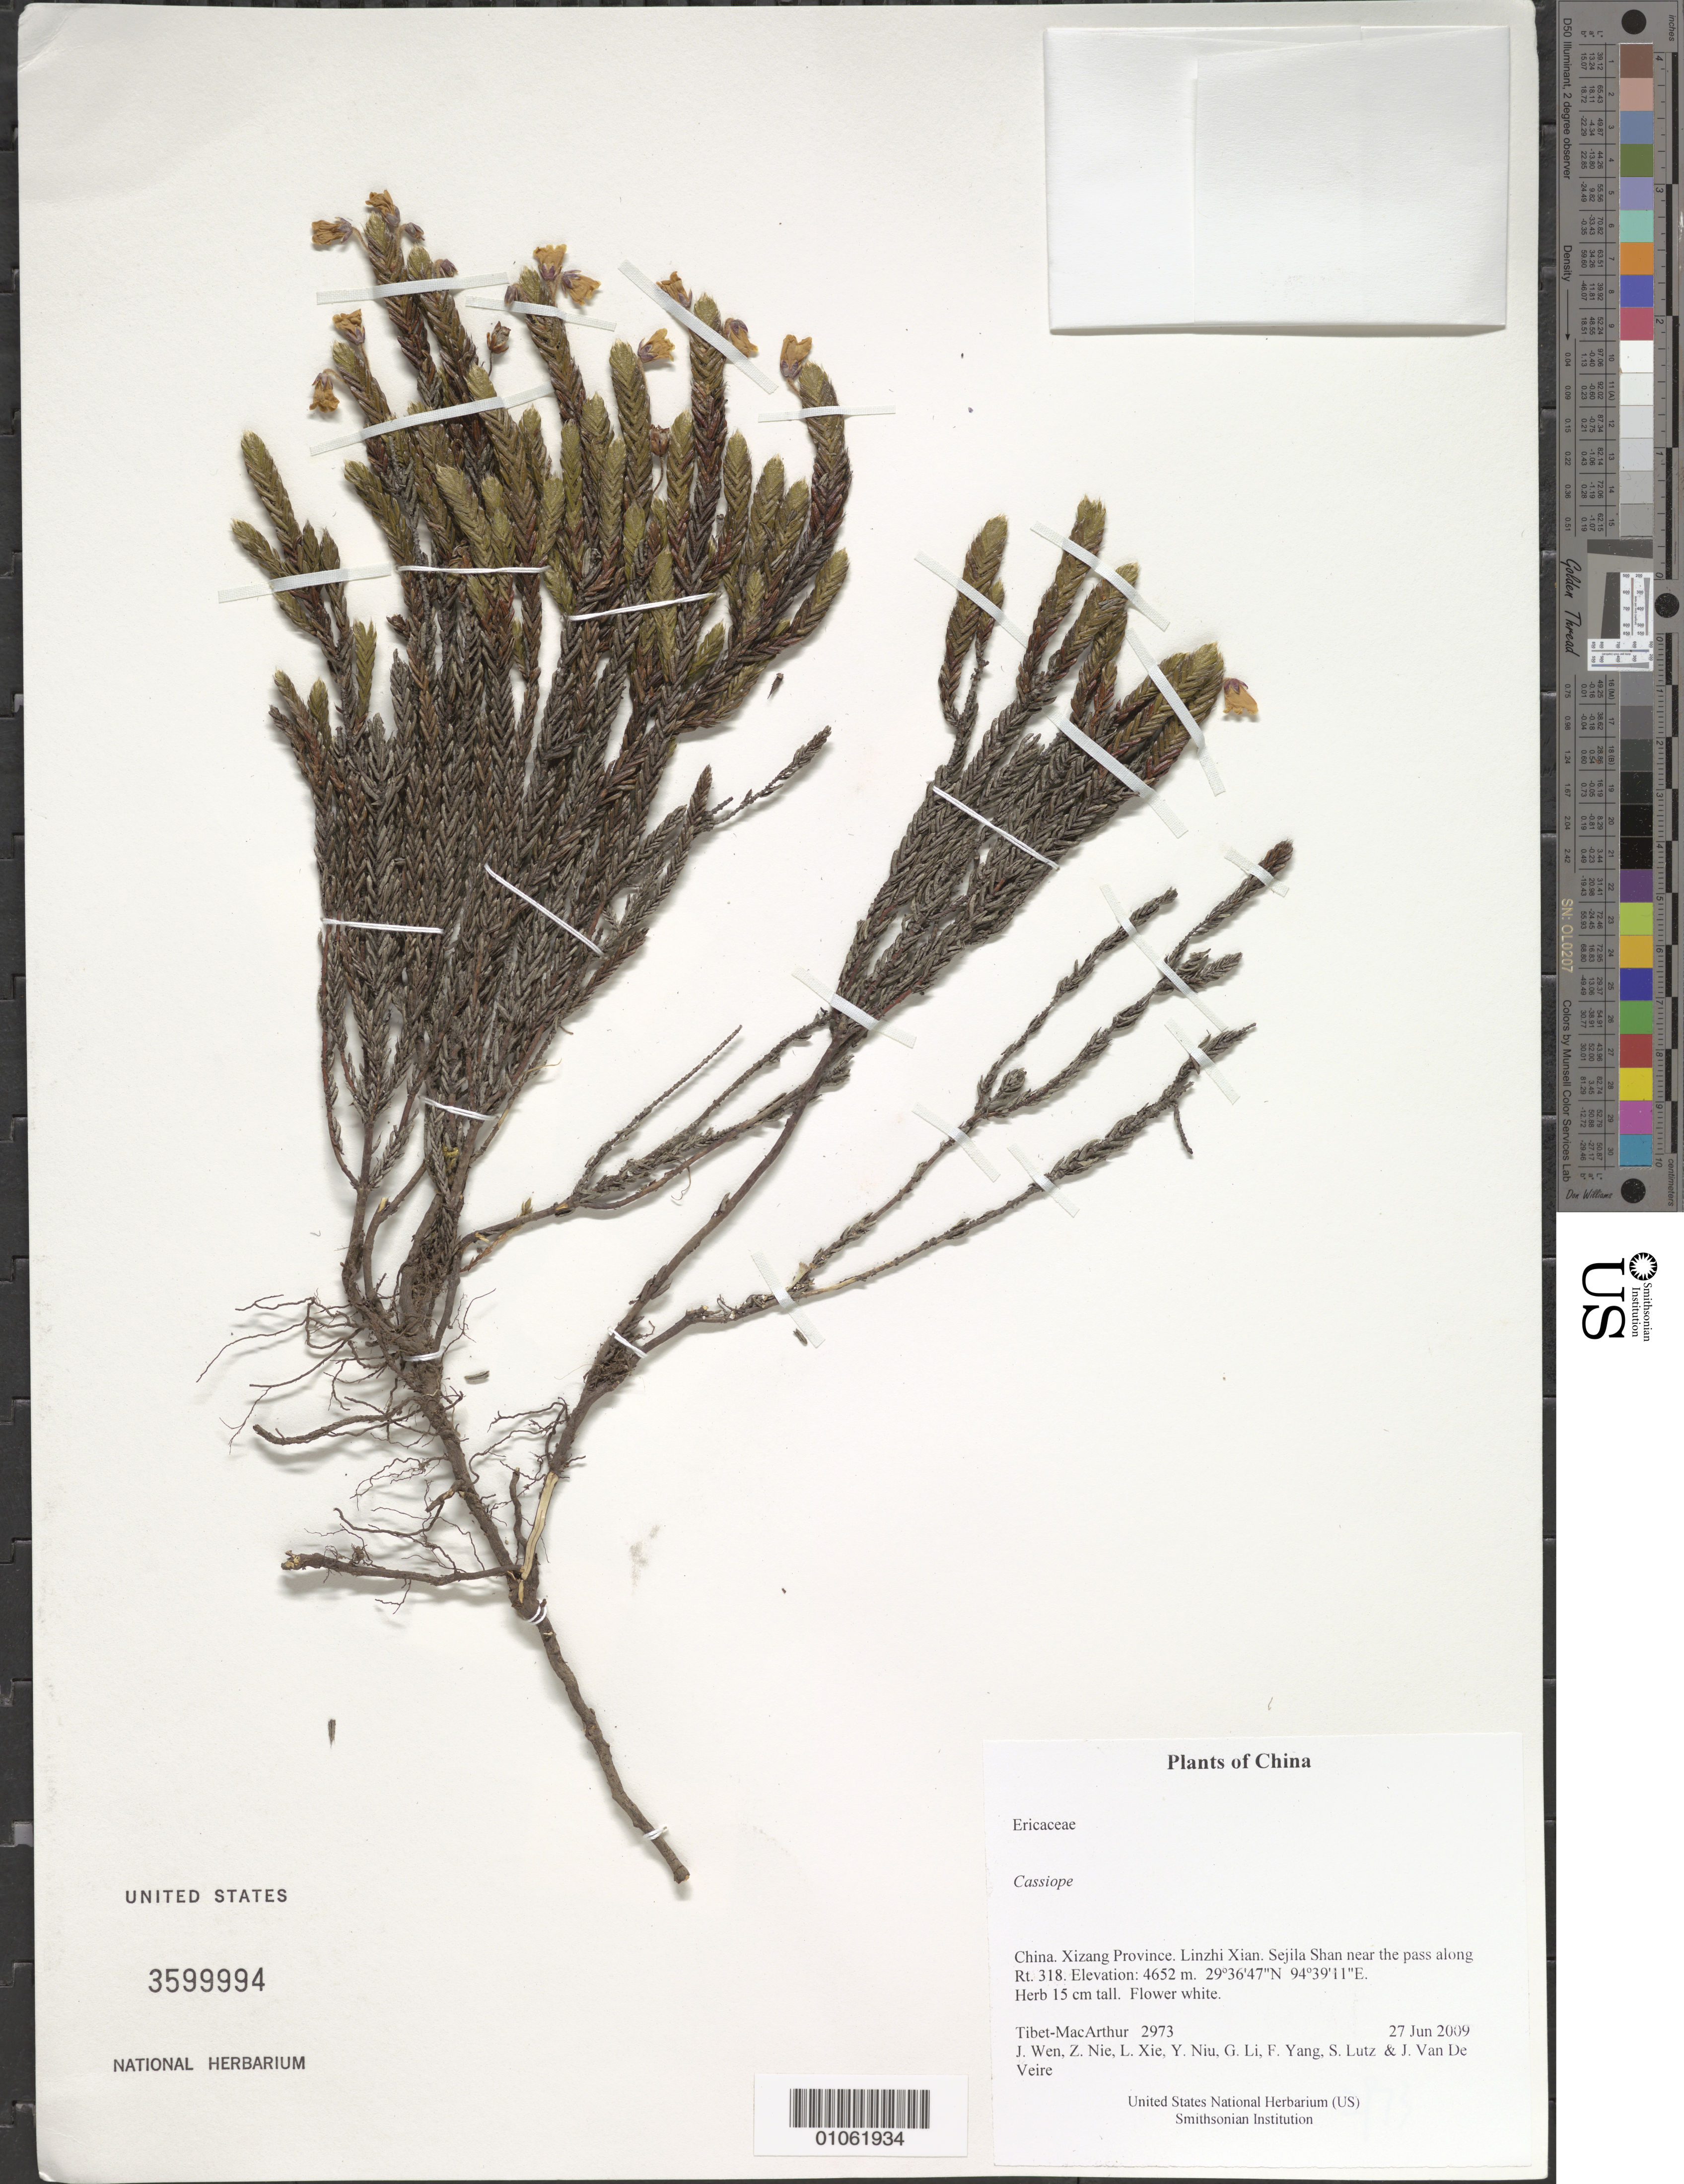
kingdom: Plantae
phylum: Tracheophyta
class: Magnoliopsida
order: Ericales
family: Ericaceae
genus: Cassiope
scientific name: Cassiope sp.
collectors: Tibet-MacArthur, J. Wen, Z. Nie, L. Xie, Y. Niu, G. Li, F. Yang, S. Lutz & J. Van De Veire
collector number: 2973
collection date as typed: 27 Jun 2009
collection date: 2009-06-27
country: China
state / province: Xizang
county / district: Linzhi Xian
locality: Sejila Shan near the pass along Rt. 318.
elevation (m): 4652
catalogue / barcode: US 3599994